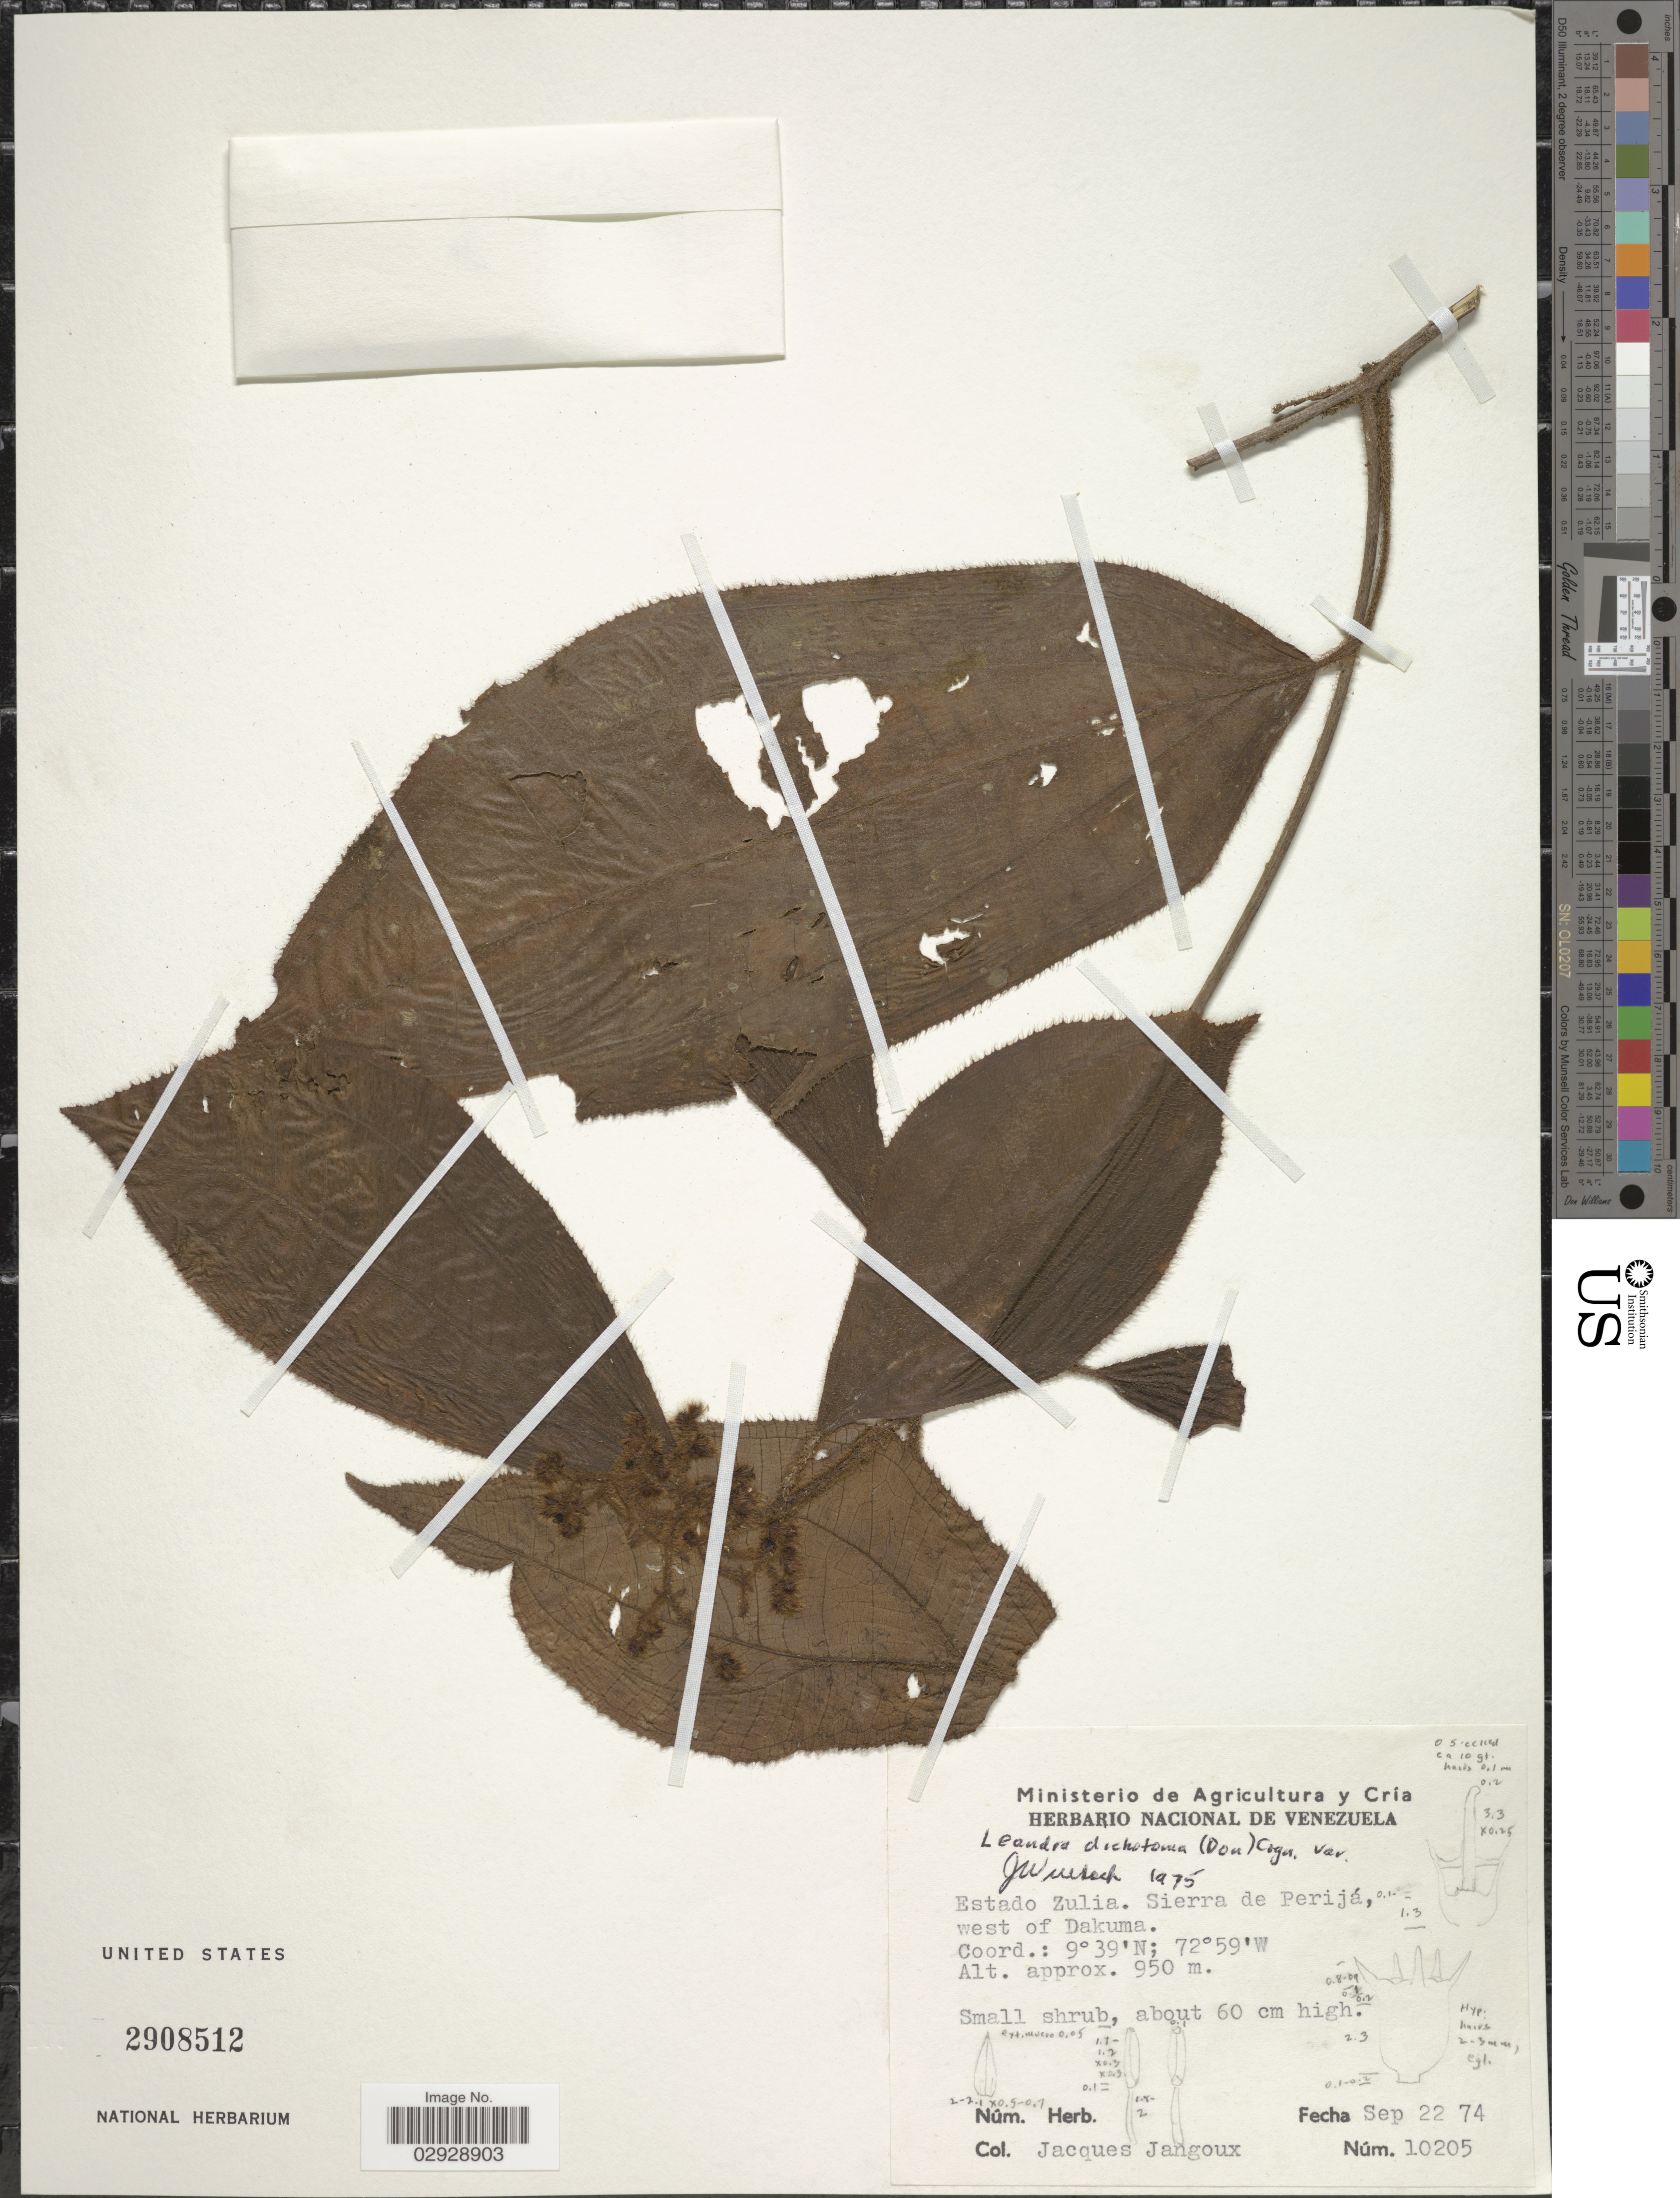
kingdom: Plantae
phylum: Tracheophyta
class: Magnoliopsida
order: Myrtales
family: Melastomataceae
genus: Leandra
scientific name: Leandra dichotoma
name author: (D. Don) Cogn.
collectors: J. I. G. Janguox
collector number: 10205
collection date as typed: Transcribed d/m/y: 22/9/74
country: Venezuela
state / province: Zulia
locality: Sierra de Perijá, west of Dakuma.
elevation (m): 950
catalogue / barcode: US 2908512